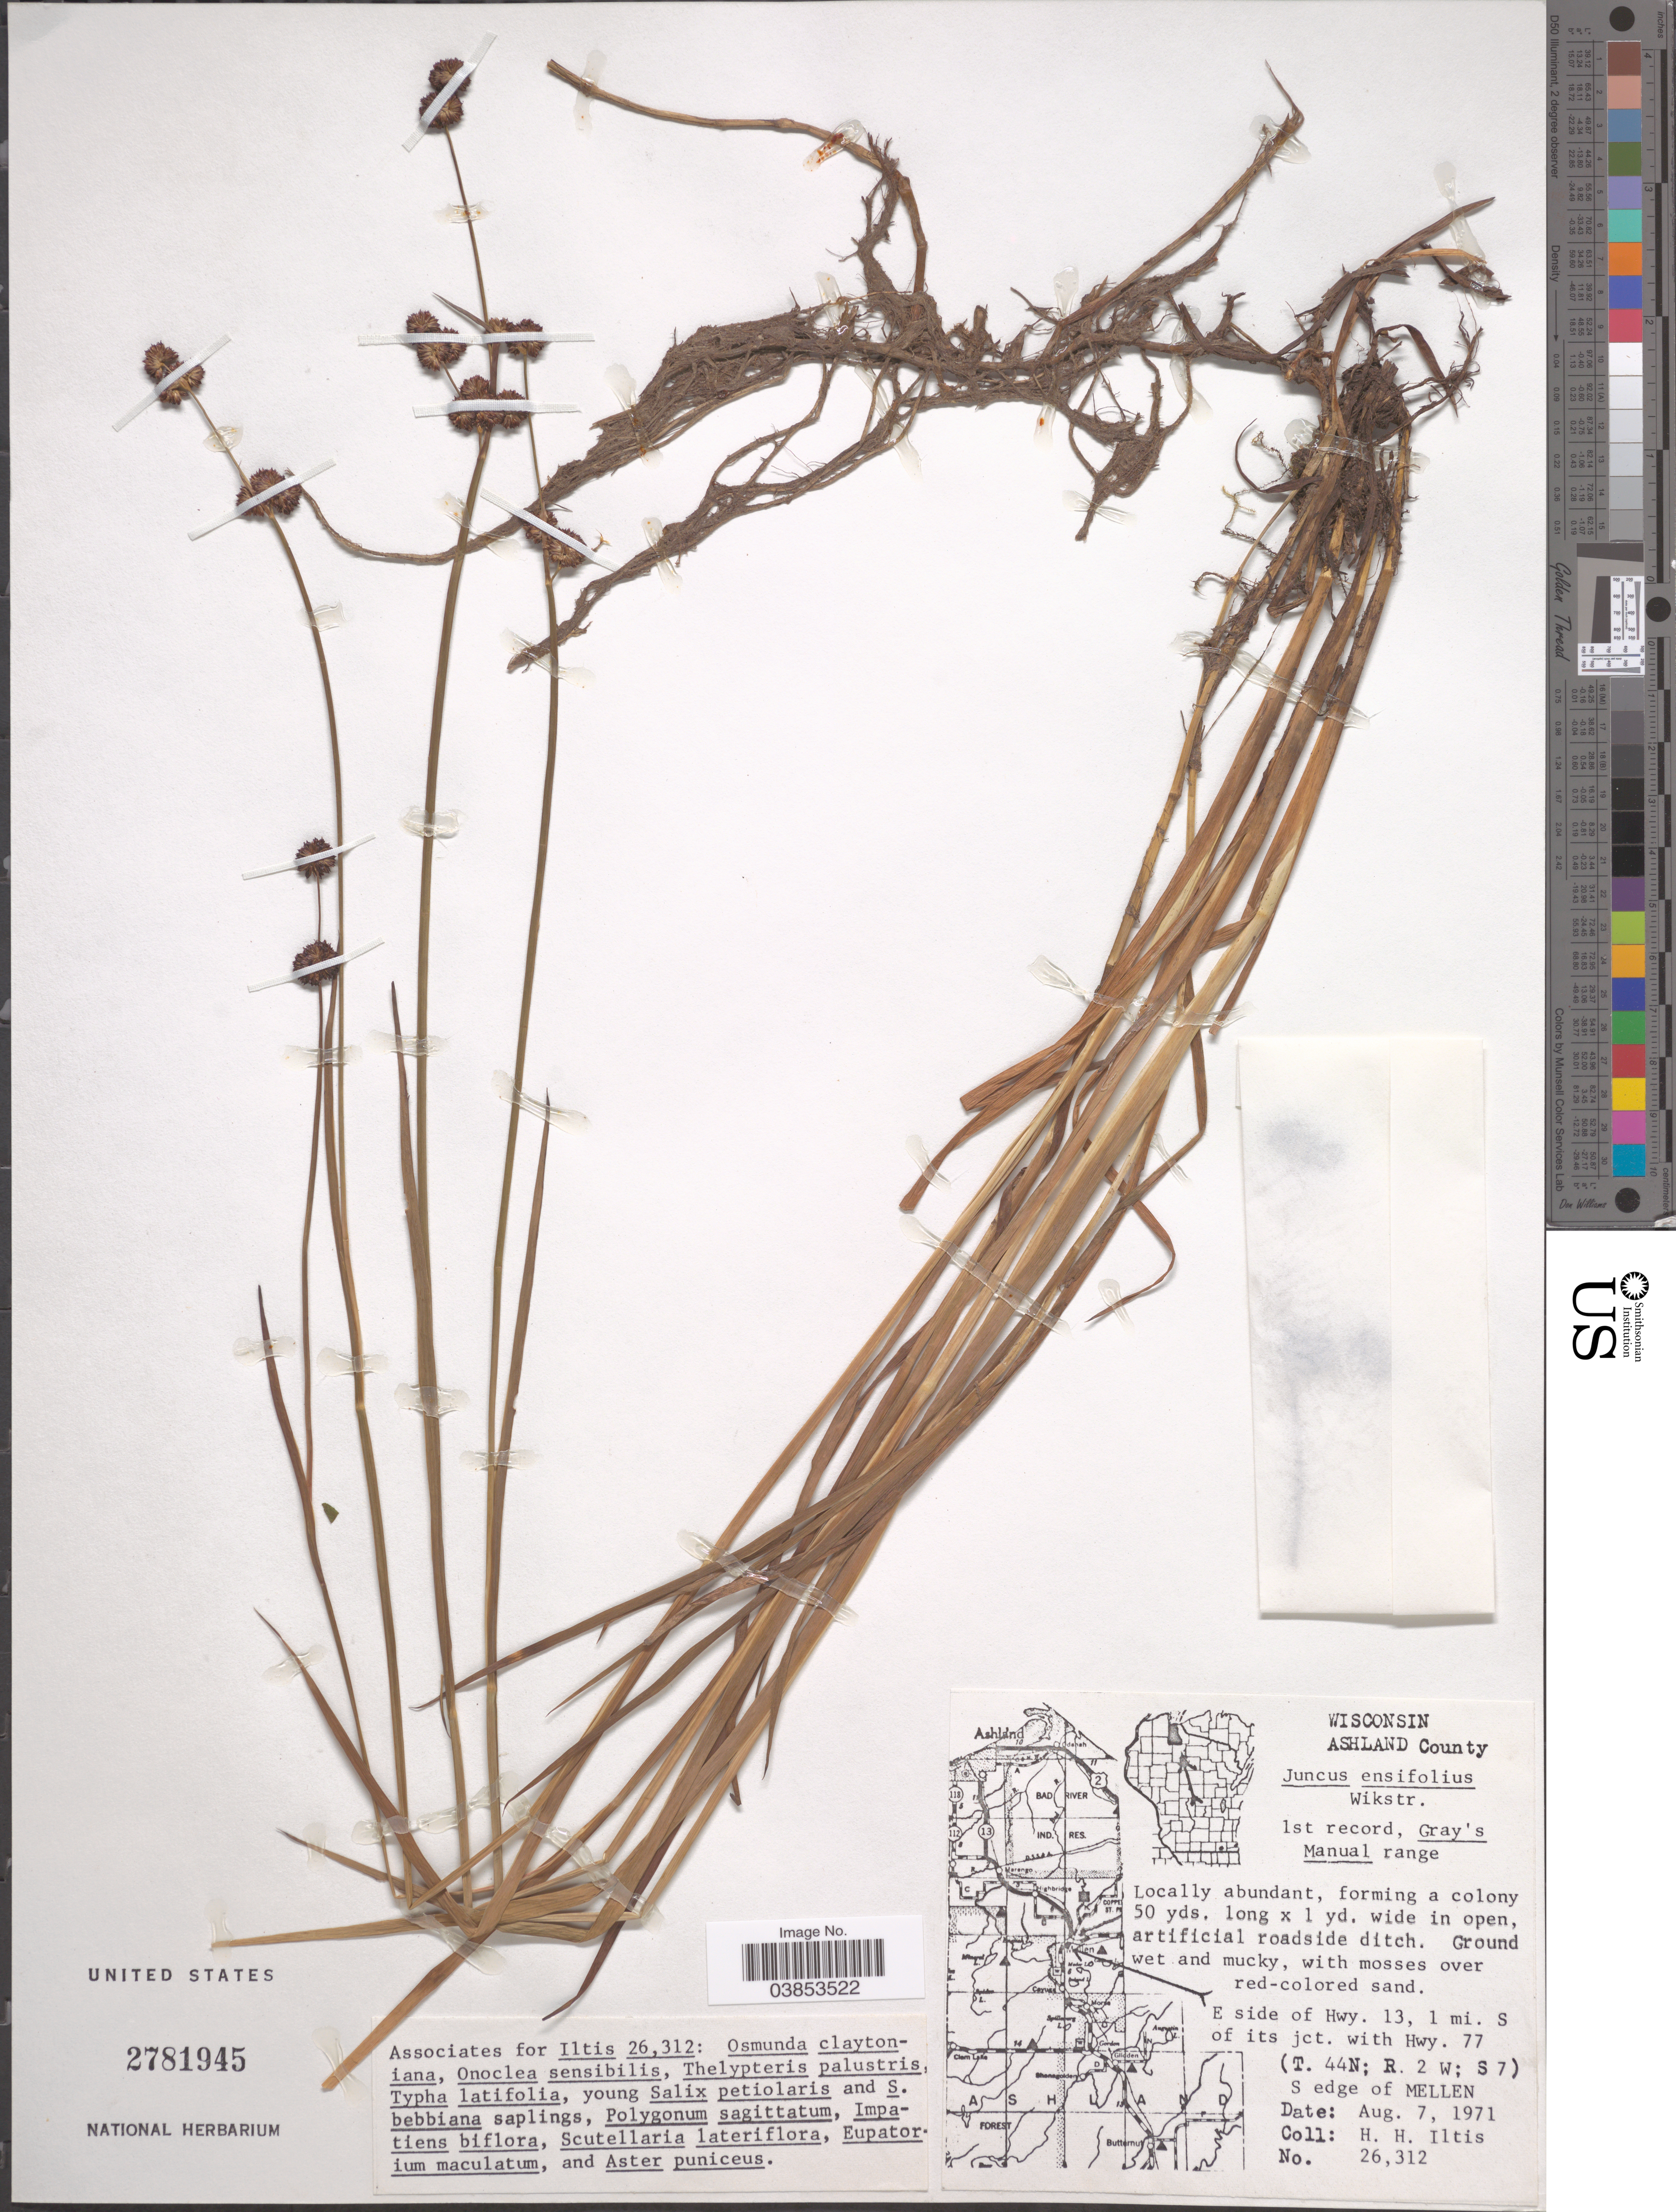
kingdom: Plantae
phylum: Tracheophyta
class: Liliopsida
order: Poales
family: Juncaceae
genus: Juncus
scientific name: Juncus ensifolius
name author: Wikstr.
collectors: H. H. Iltis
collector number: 26312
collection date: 1971-08-07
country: United States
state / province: Wisconsin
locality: Ashland County. 1st record, Gray's Manual range. E side of Hwy/ 13, 1 mi. S of its jct. with Hwy. 77 (T. 44N; R. 2 W; S 7) S edge of Mellen.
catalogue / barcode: US 2781945